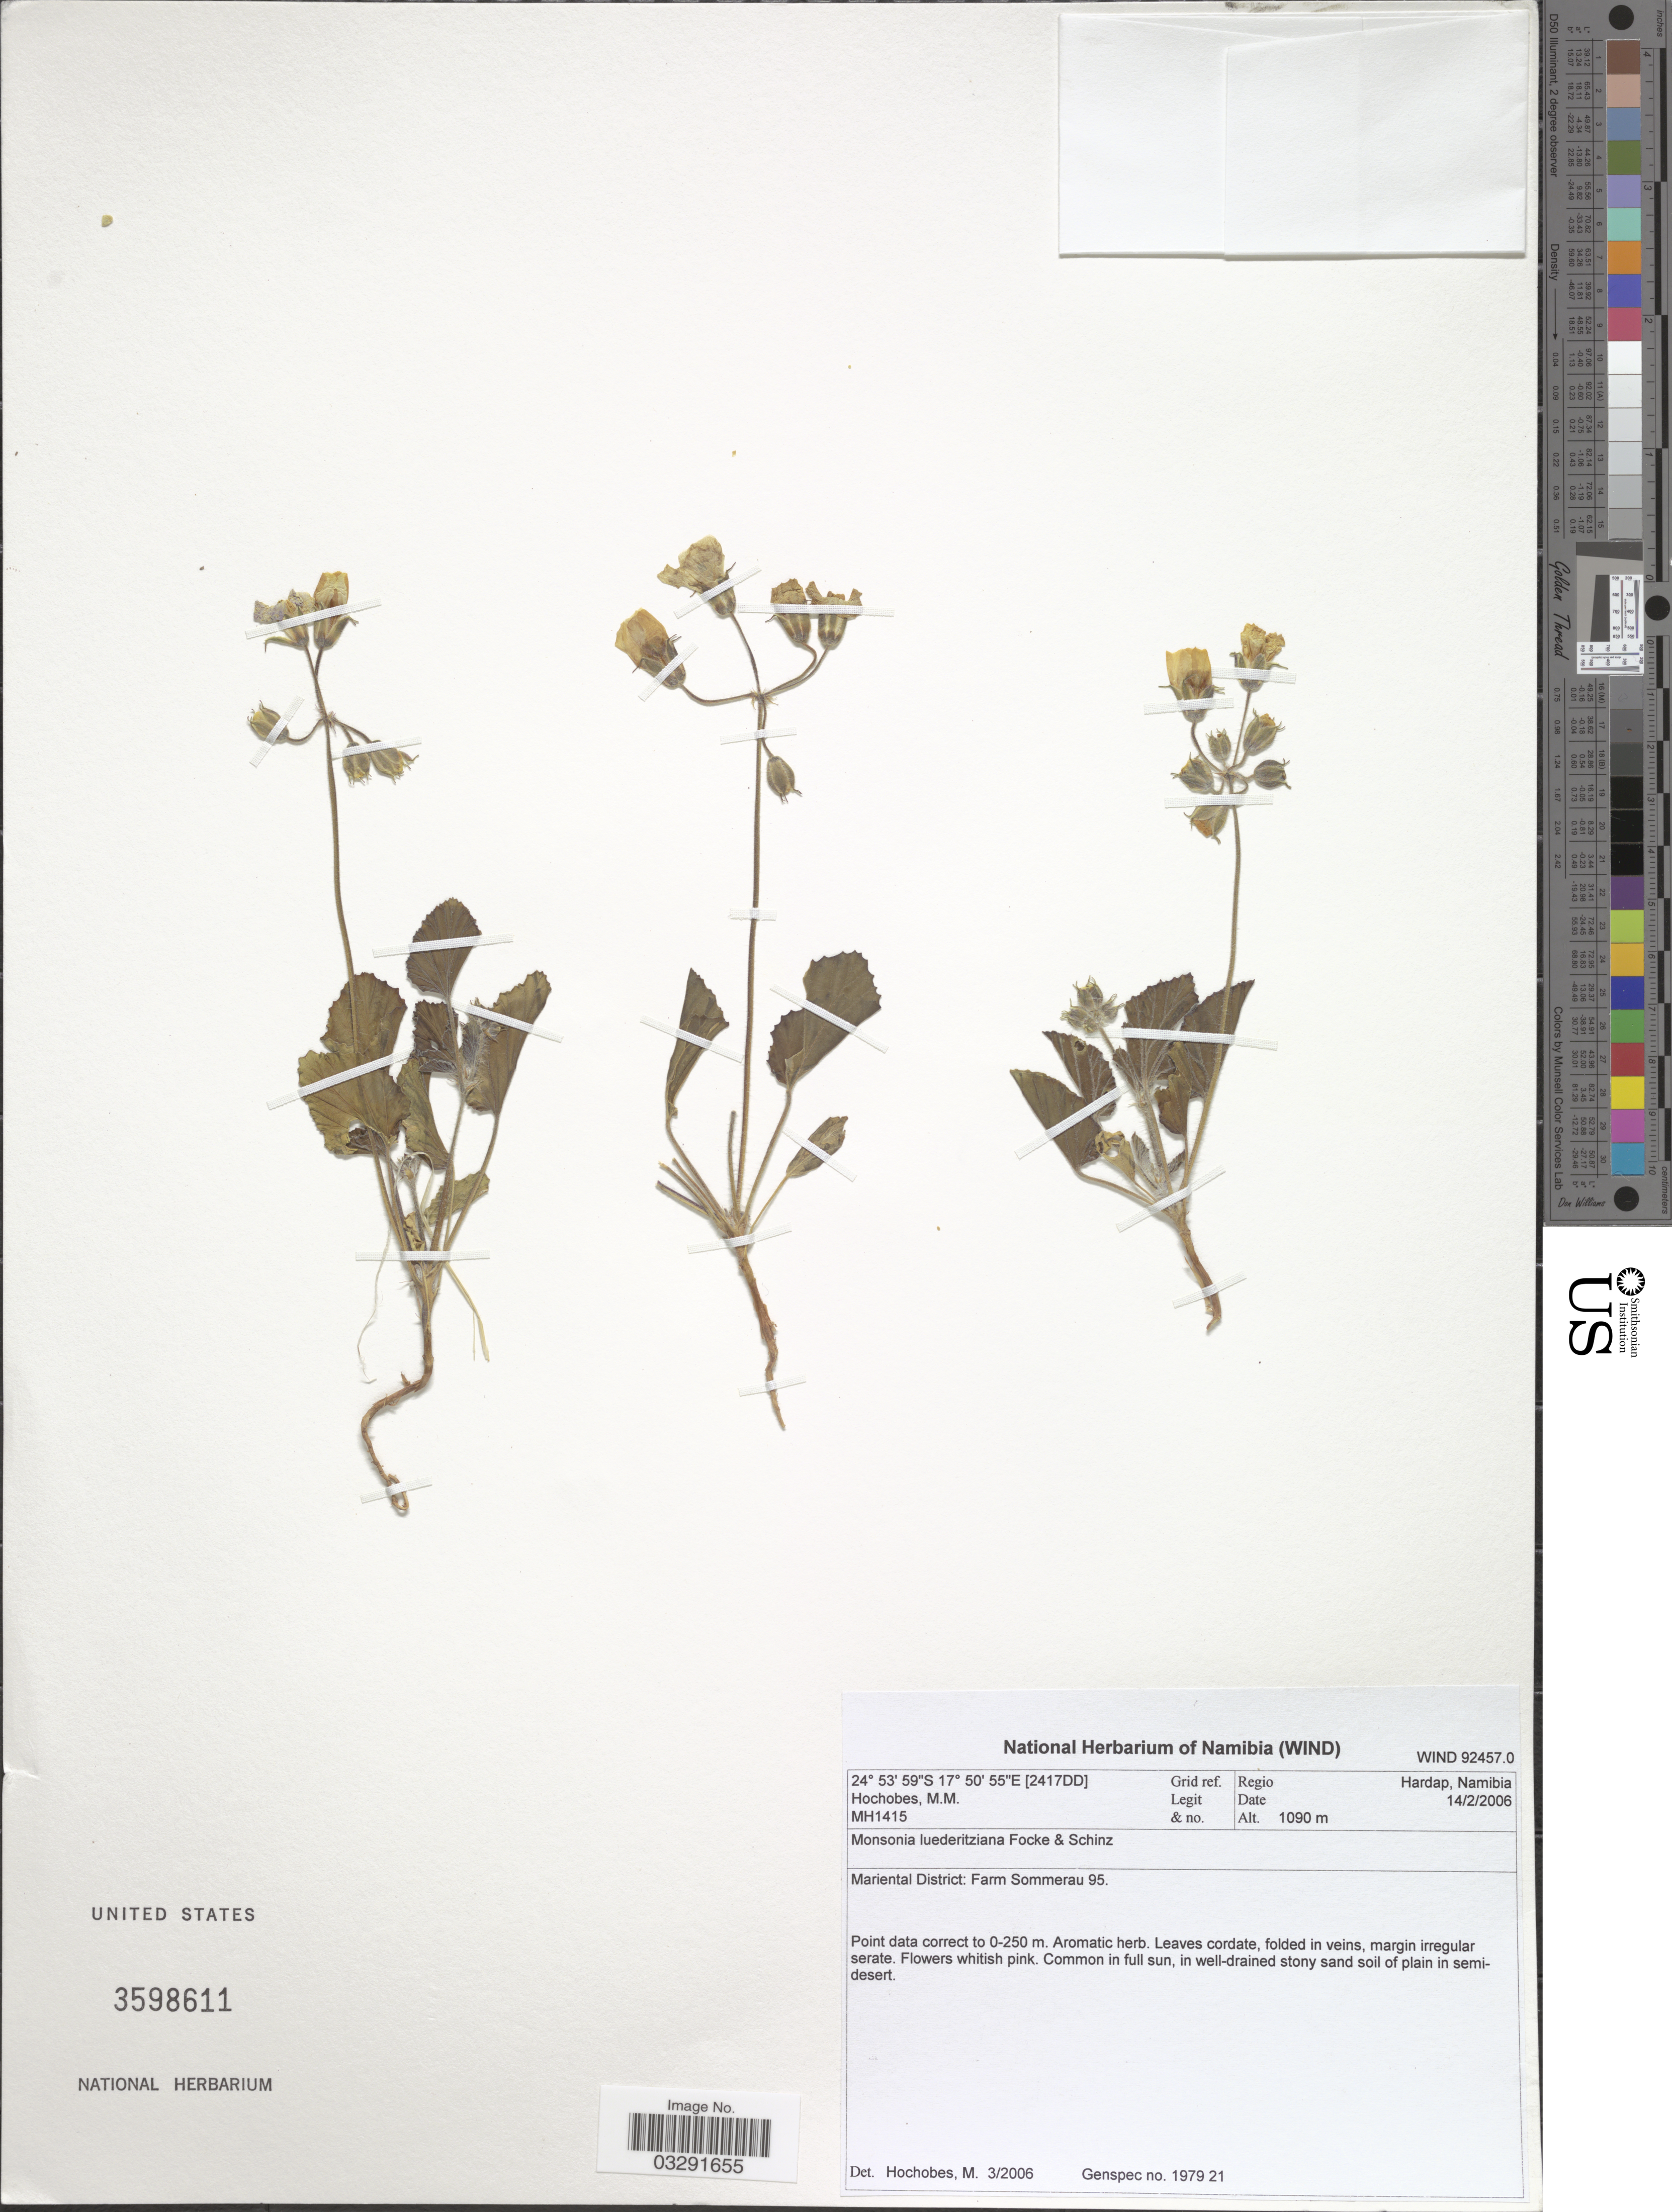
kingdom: Plantae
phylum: Tracheophyta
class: Magnoliopsida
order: Geraniales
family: Geraniaceae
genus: Monsonia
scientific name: Monsonia luederitziana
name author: Focke & Schinz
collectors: M. Hochobes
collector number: MH1415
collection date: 2006-02-14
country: Namibia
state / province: Hardap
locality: Grid ref. [2417DD]. Regio Hardap, Namibia. Mariental District: Farm Sommerau 95.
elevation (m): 1090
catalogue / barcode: US 3598611